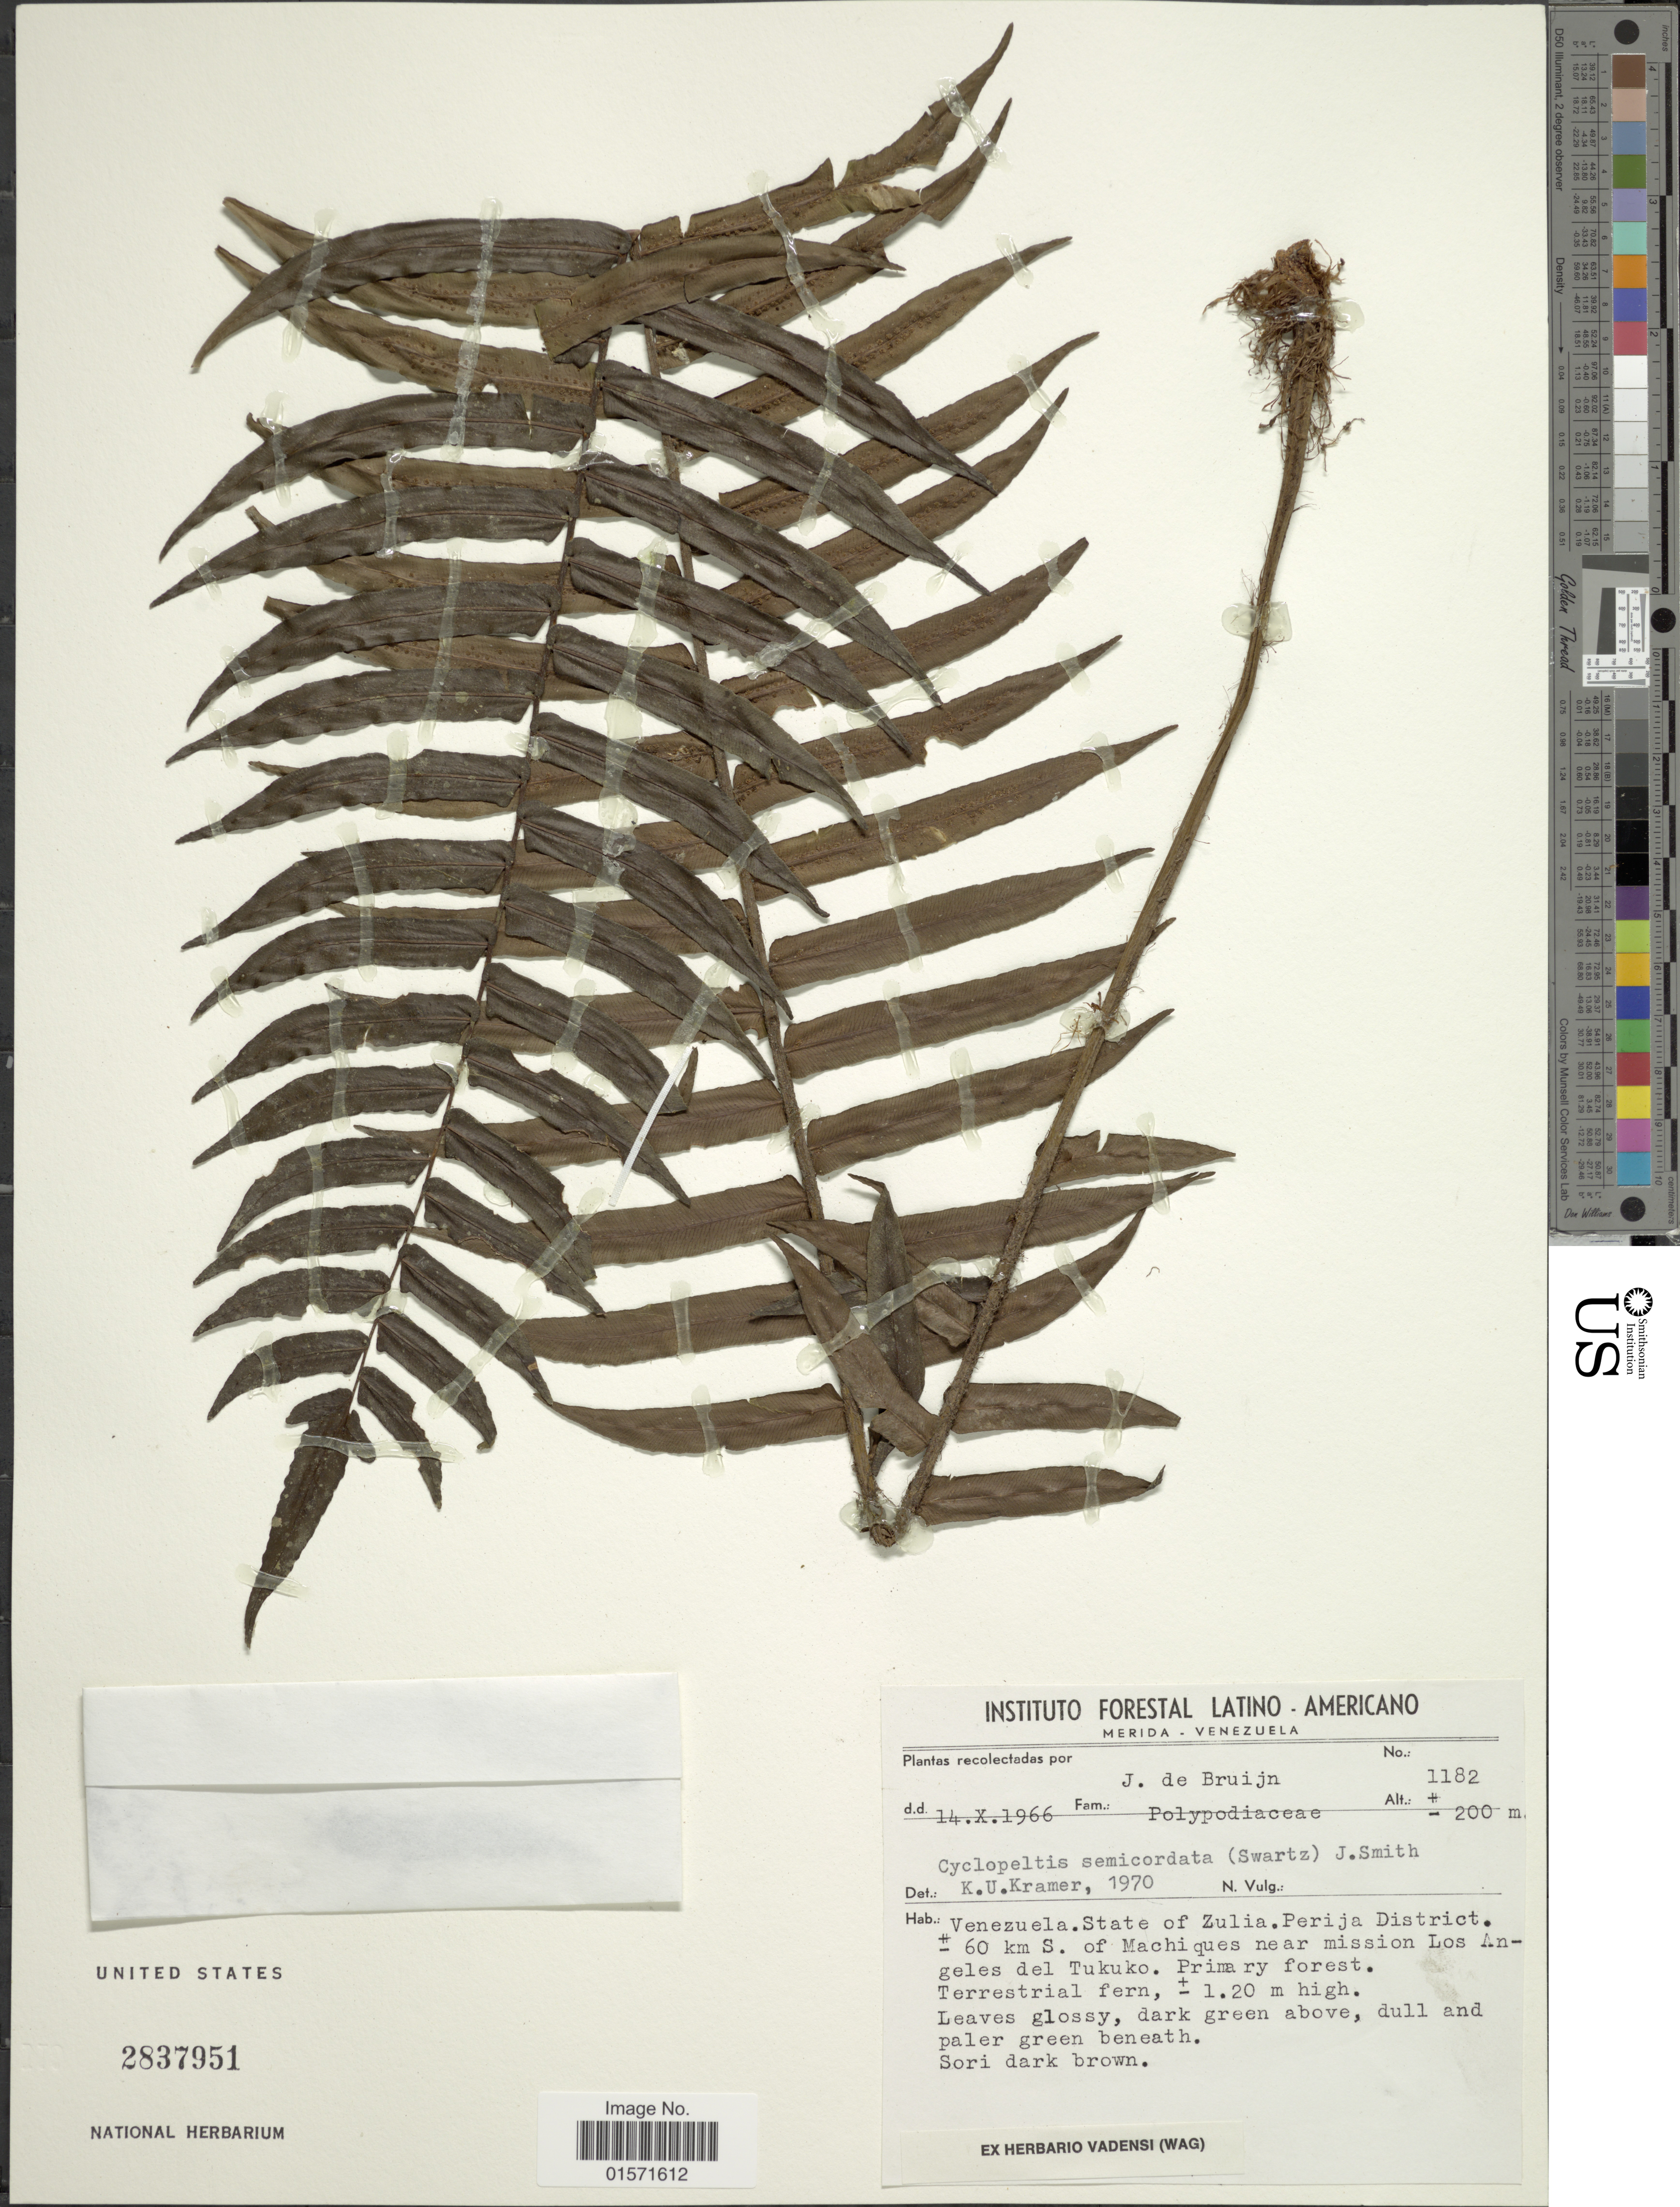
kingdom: Plantae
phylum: Tracheophyta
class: Polypodiopsida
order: Polypodiales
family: Lomariopsidaceae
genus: Cyclopeltis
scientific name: Cyclopeltis semicordata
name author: (Sw.) J. Sm.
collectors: J. Bruijn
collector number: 1182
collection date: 1966-10-14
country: Venezuela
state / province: Mérida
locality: State of Zulia. Perija District. 60 km S. of Machiques near mission Los Angeles del Tukuko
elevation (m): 200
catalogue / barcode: US 2837951